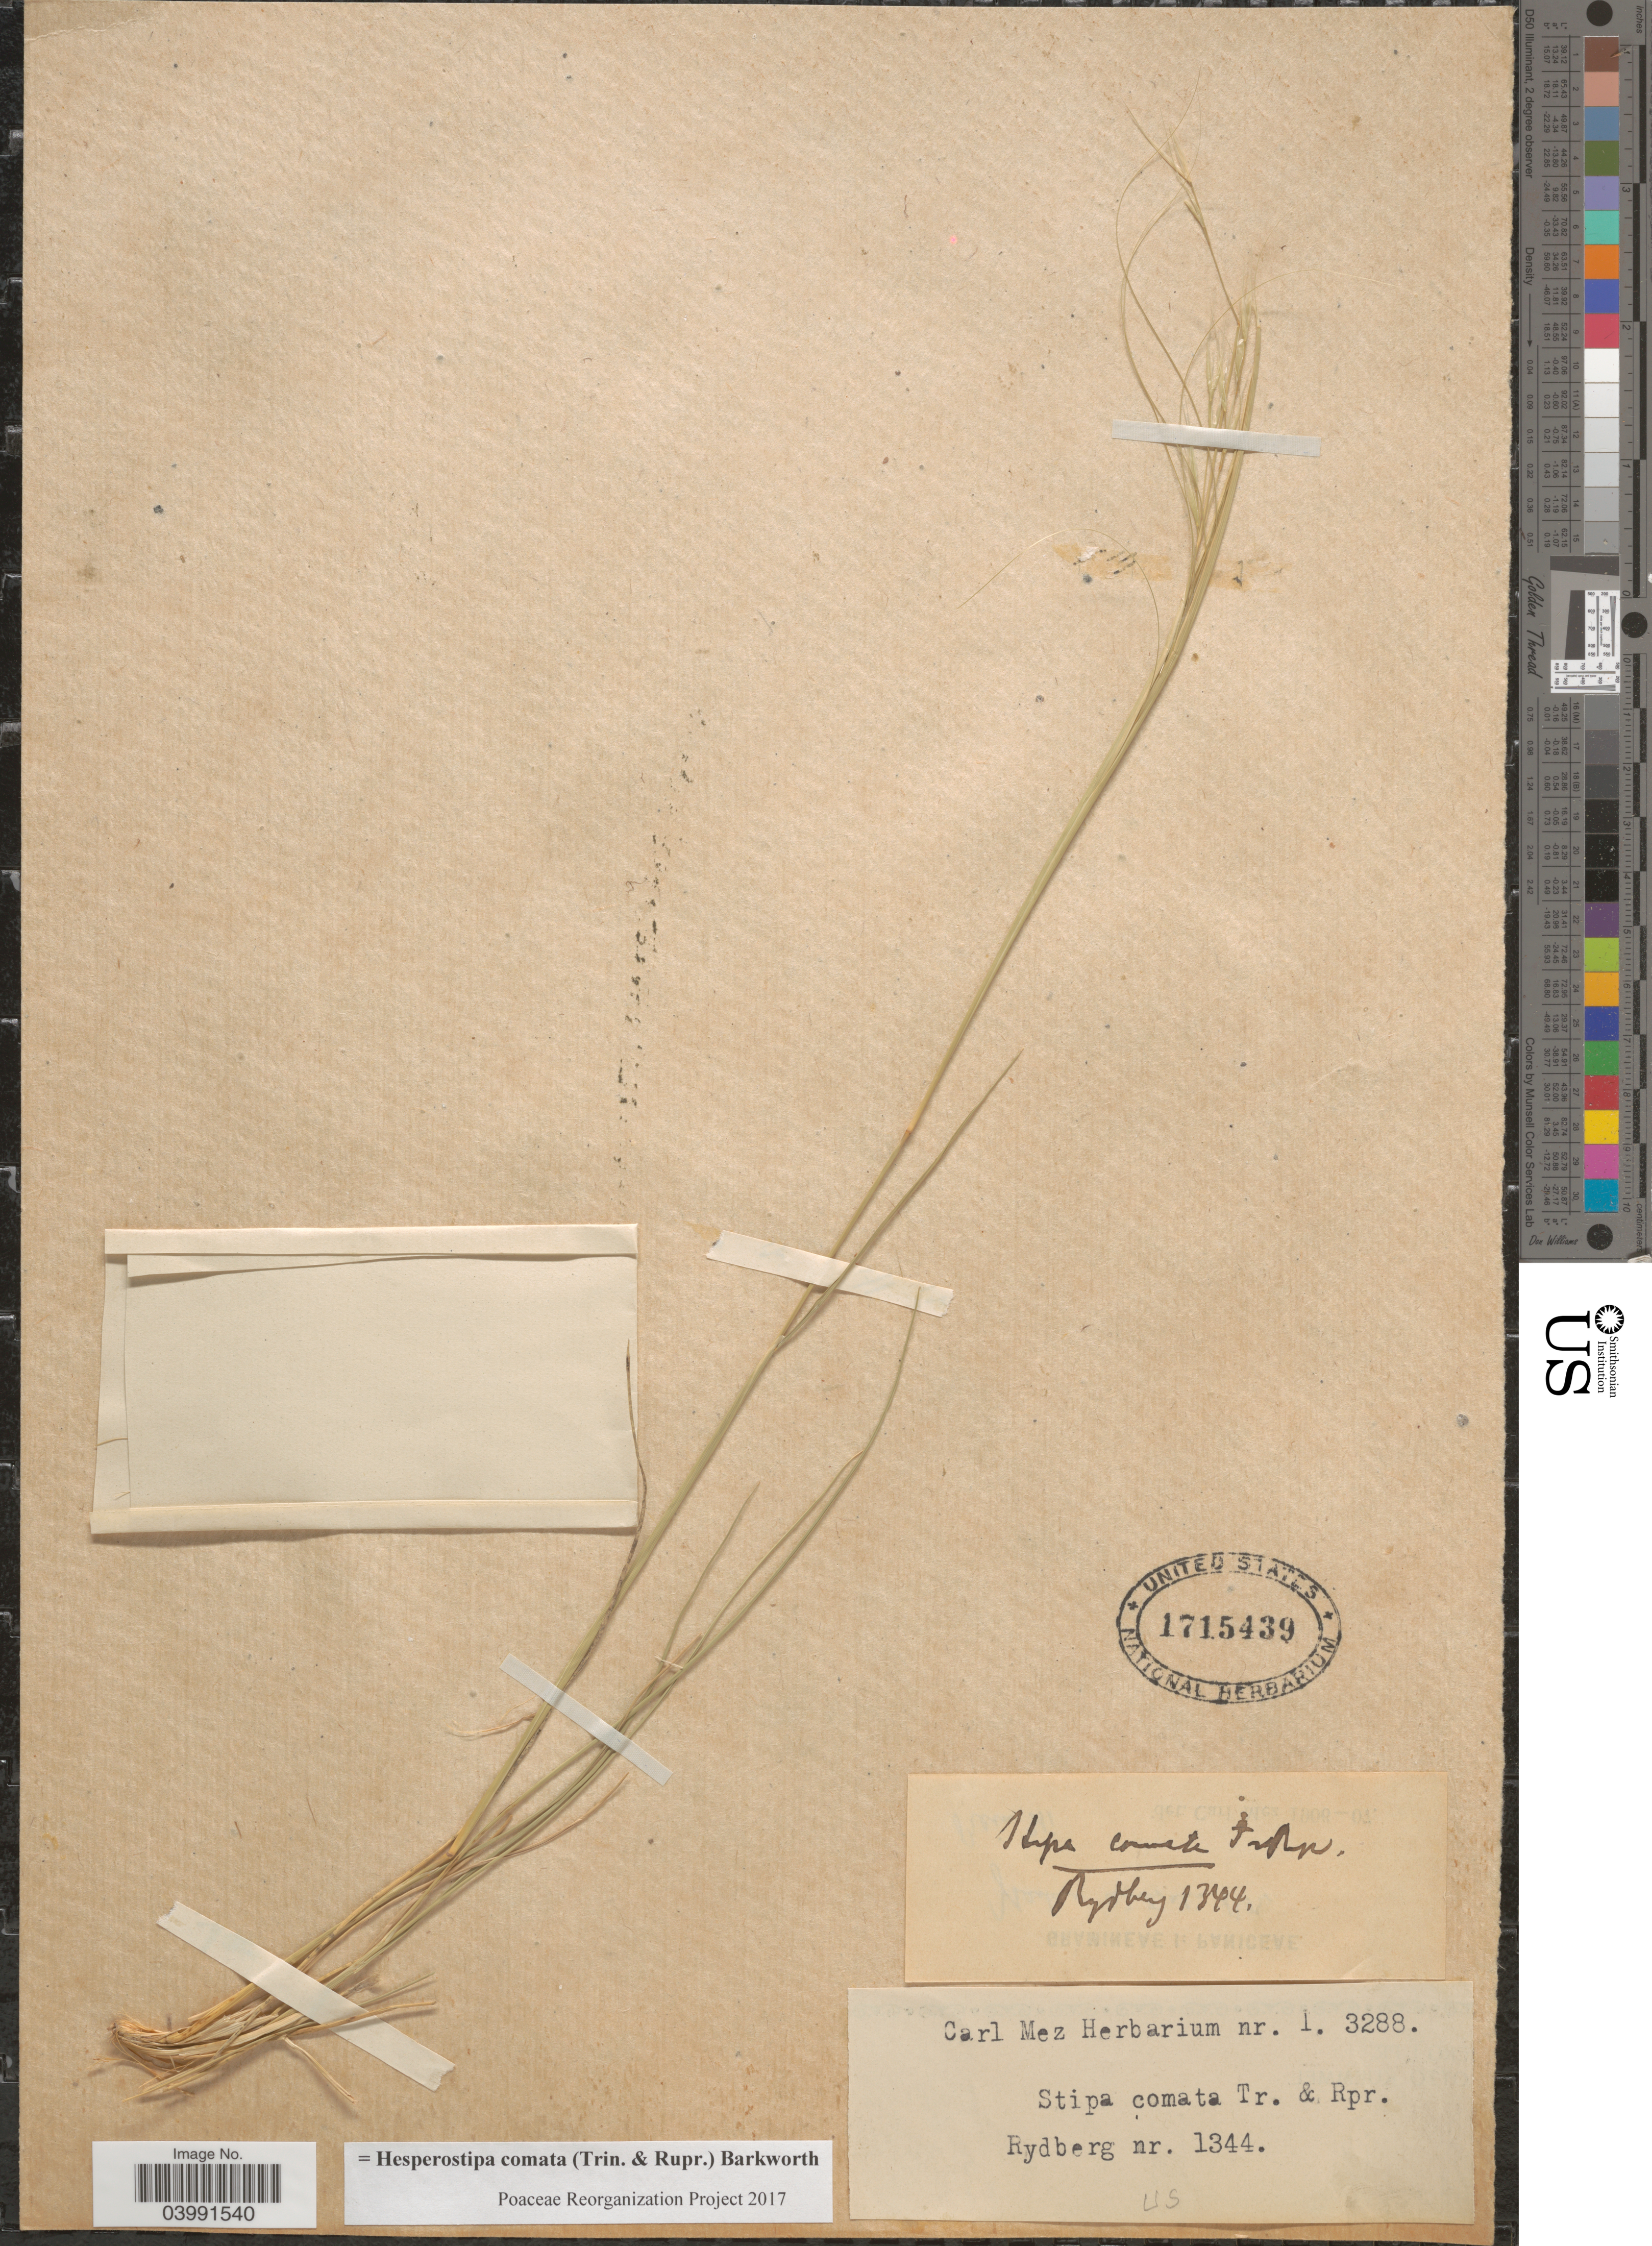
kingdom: Plantae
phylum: Tracheophyta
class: Liliopsida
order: Poales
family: Poaceae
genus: Hesperostipa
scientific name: Hesperostipa comata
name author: (Trin. & Rupr.) Barkworth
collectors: P. Rydberg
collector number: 1344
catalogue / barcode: US 1715439